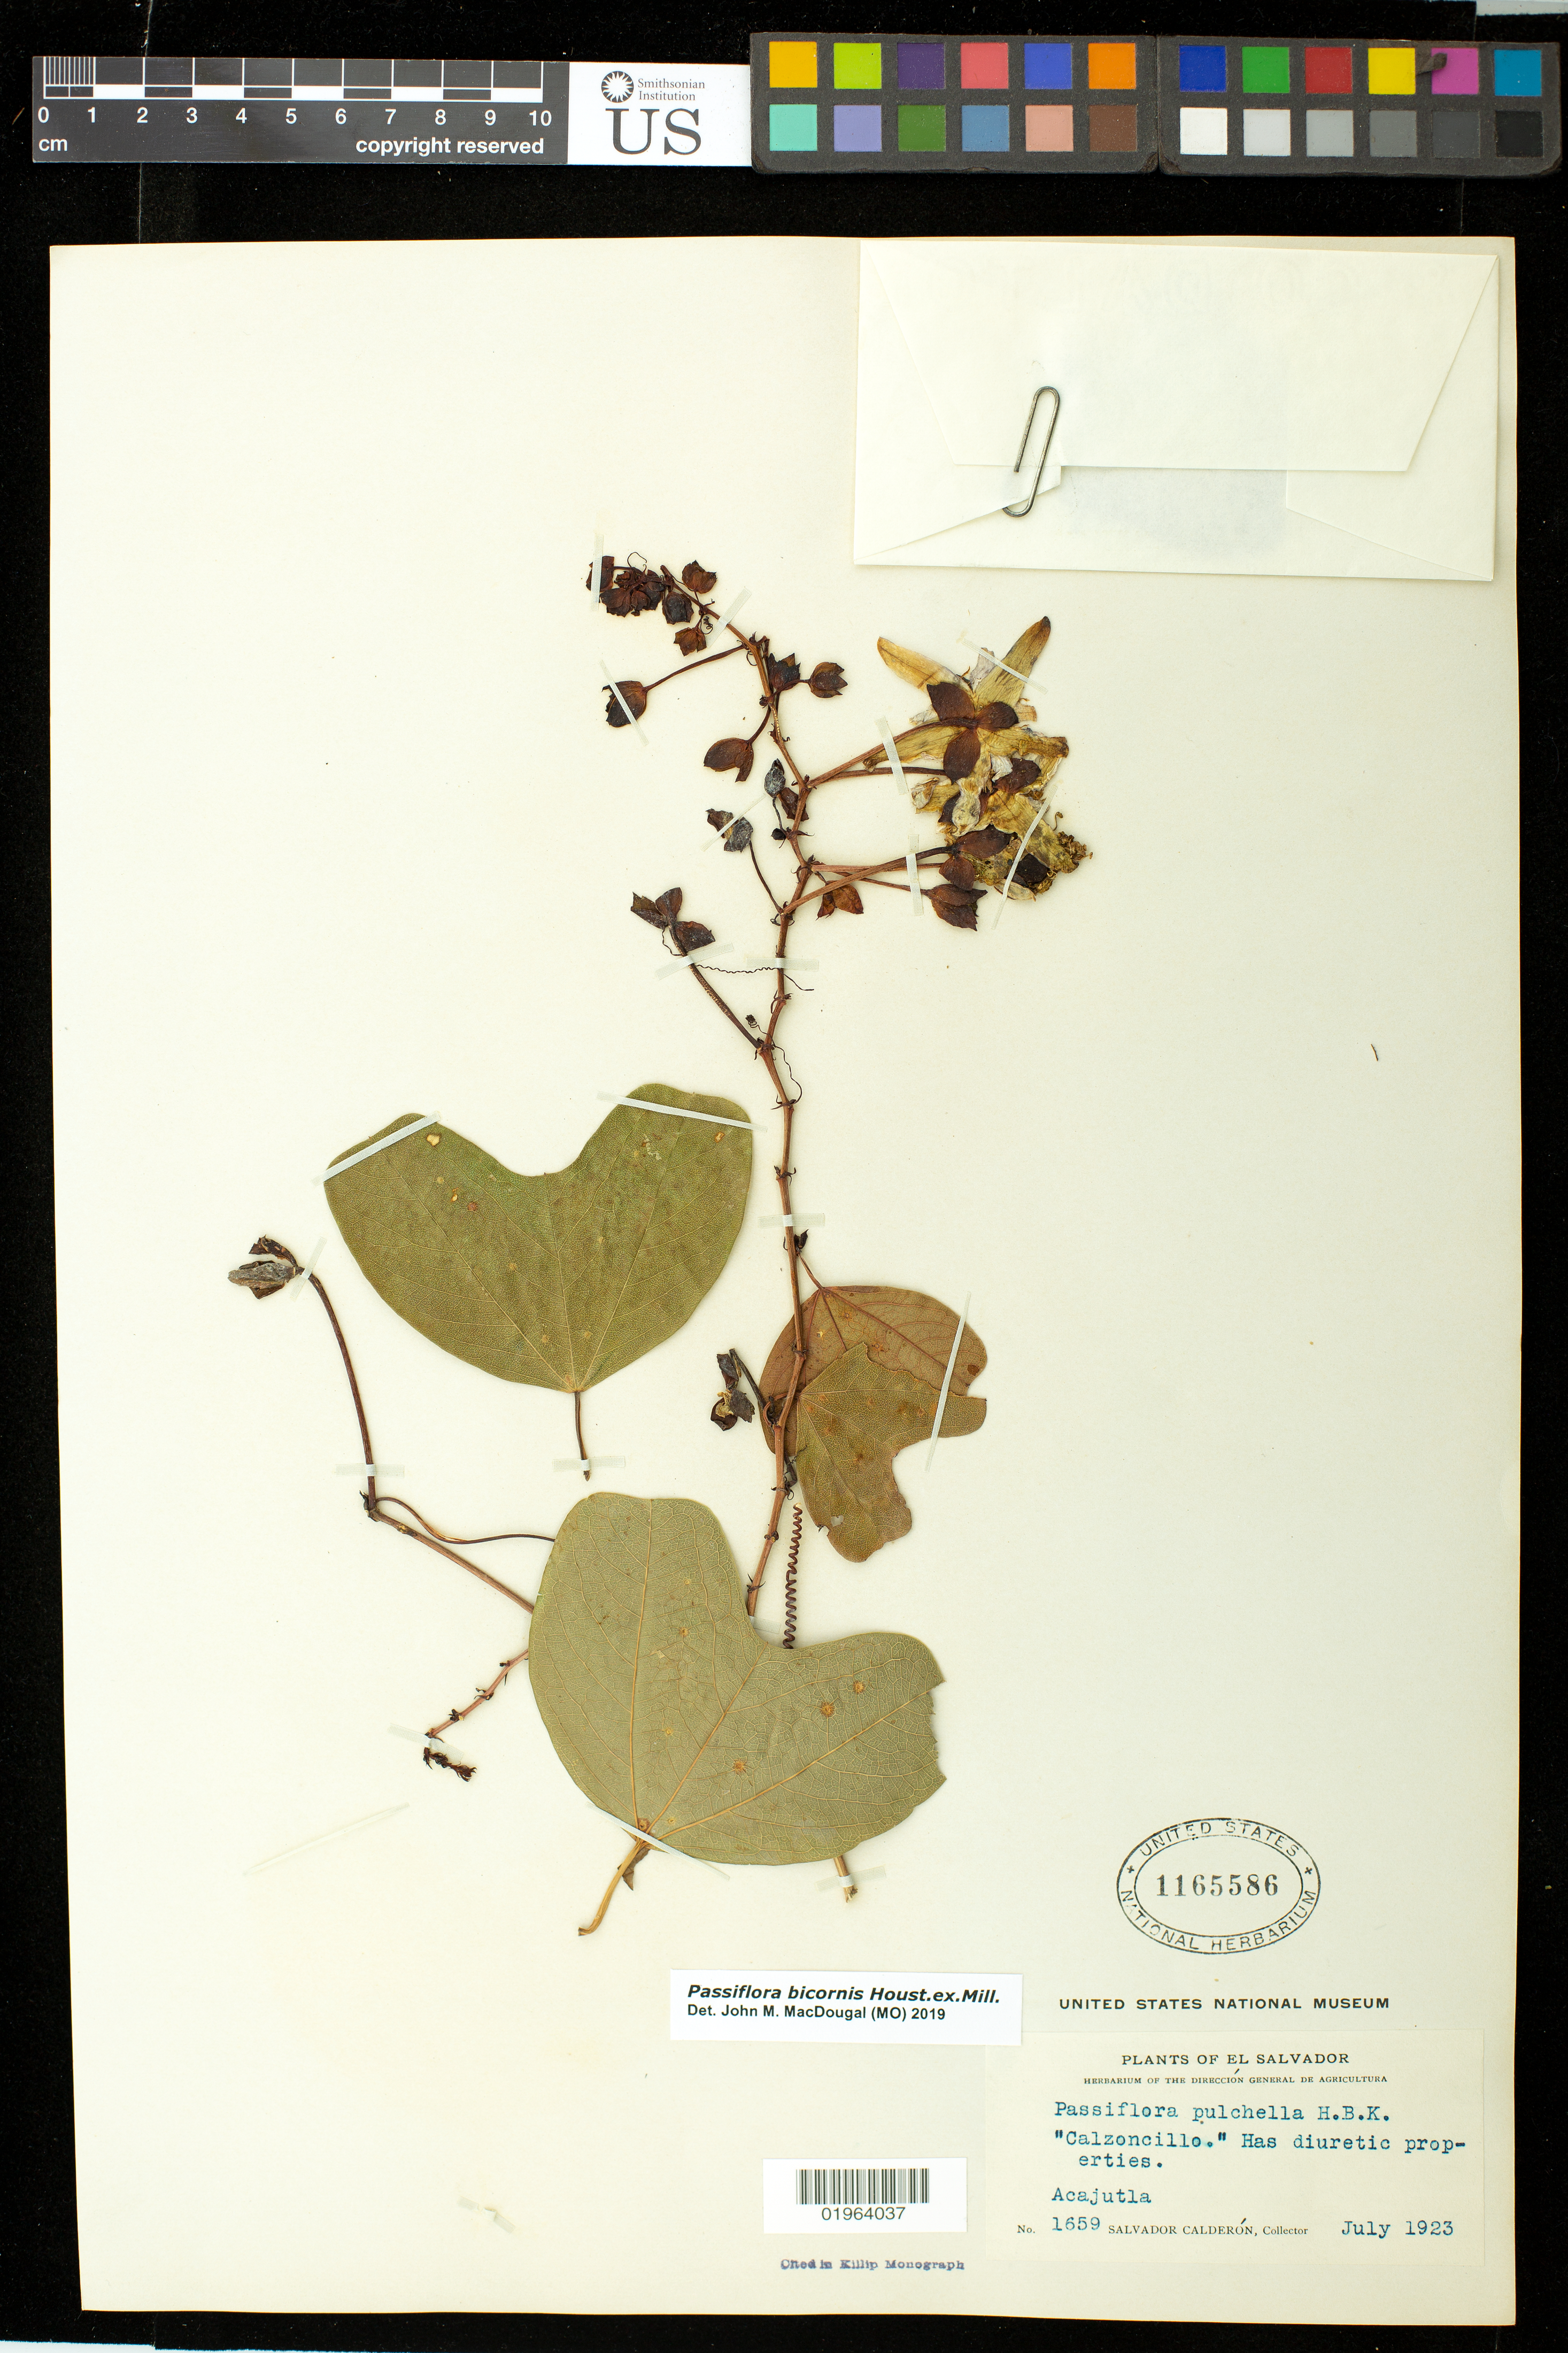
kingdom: Plantae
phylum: Tracheophyta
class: Magnoliopsida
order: Malpighiales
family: Passifloraceae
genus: Passiflora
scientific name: Passiflora bicornis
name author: Houst. ex Mill.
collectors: S. Calderón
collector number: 1659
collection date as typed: Jul 1923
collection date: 1923-07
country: El Salvador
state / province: Sonsonate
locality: Acajutla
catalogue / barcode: US 1165586